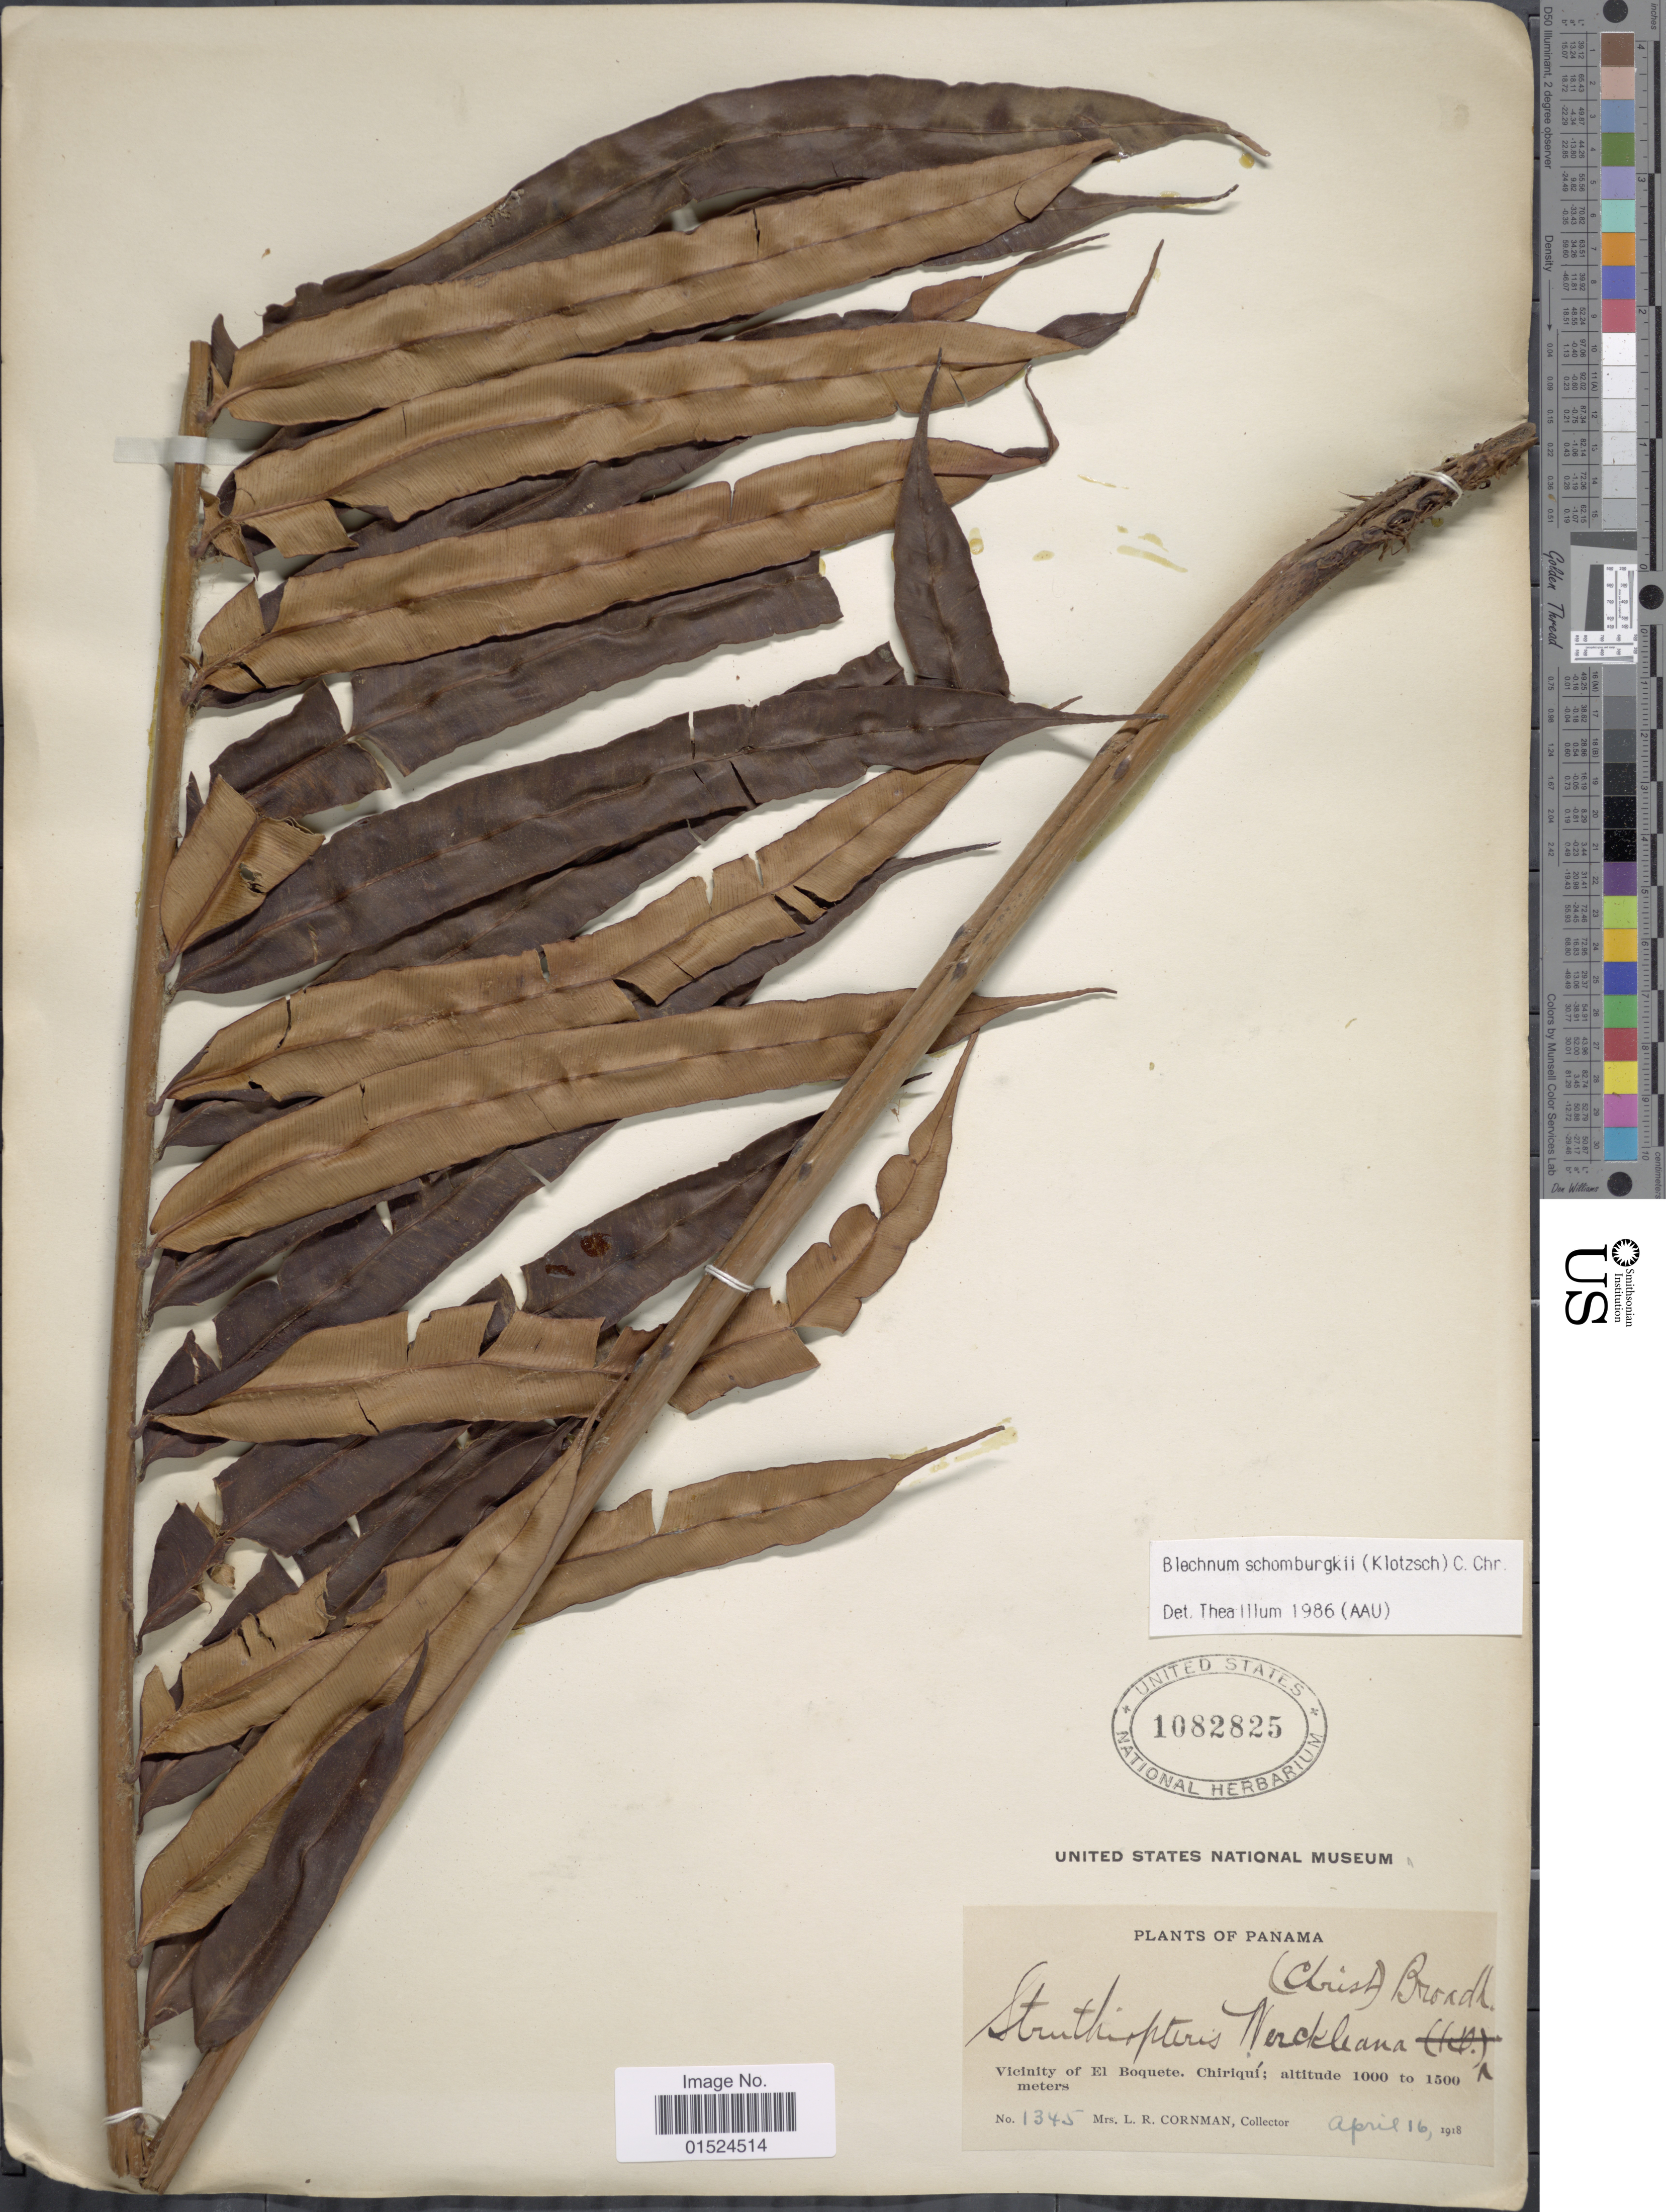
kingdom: Plantae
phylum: Tracheophyta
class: Polypodiopsida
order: Polypodiales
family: Blechnaceae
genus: Blechnum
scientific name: Blechnum schomburgkii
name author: (Klotzsch) C. Chr.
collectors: L. Cornman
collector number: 1345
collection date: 1918-04-16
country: Panama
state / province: Chiriqui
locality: Vicinity of El Boquete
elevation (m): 1000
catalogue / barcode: US 1082825